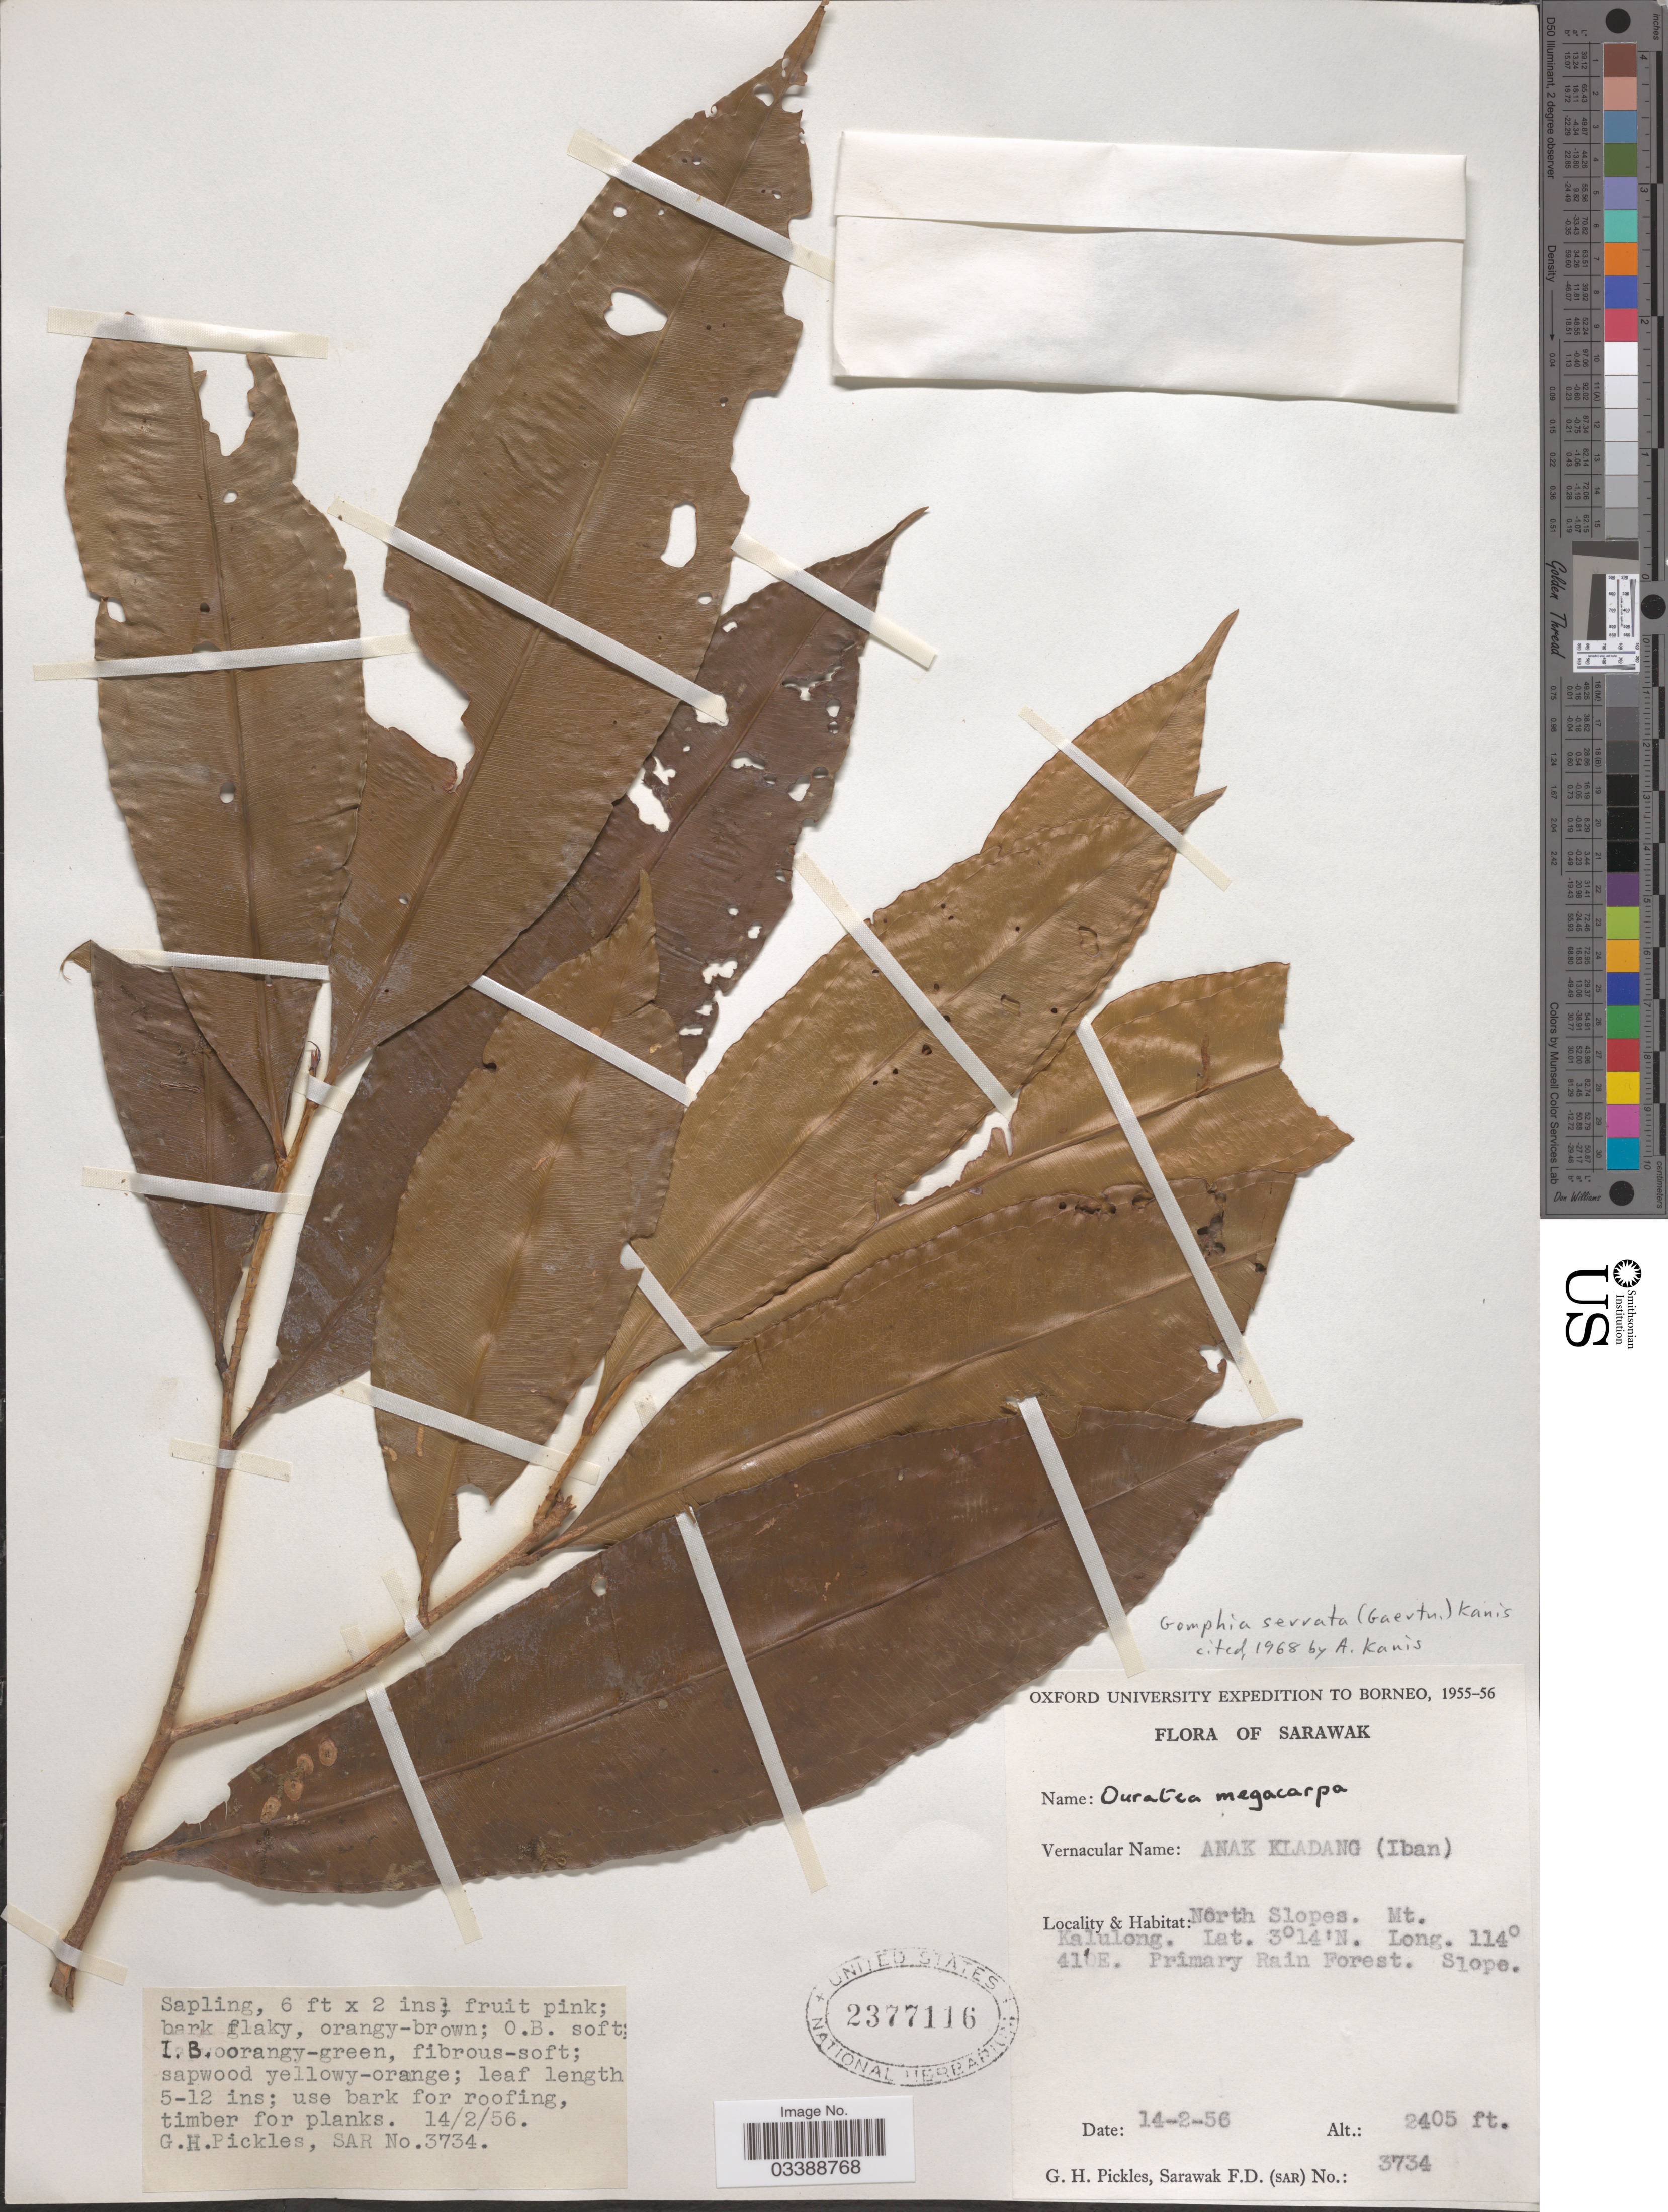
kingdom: Plantae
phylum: Tracheophyta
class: Magnoliopsida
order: Malpighiales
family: Ochnaceae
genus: Campylospermum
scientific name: Campylospermum serratum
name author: (Gaertn.) Bittrich & M.C.E. Amaral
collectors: G. Pickles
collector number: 3734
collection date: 1956-02-14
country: Malaysia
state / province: Sarawak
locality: Borneo. North Slopes. Mt. Kalulong.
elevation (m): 733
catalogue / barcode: US 2377116